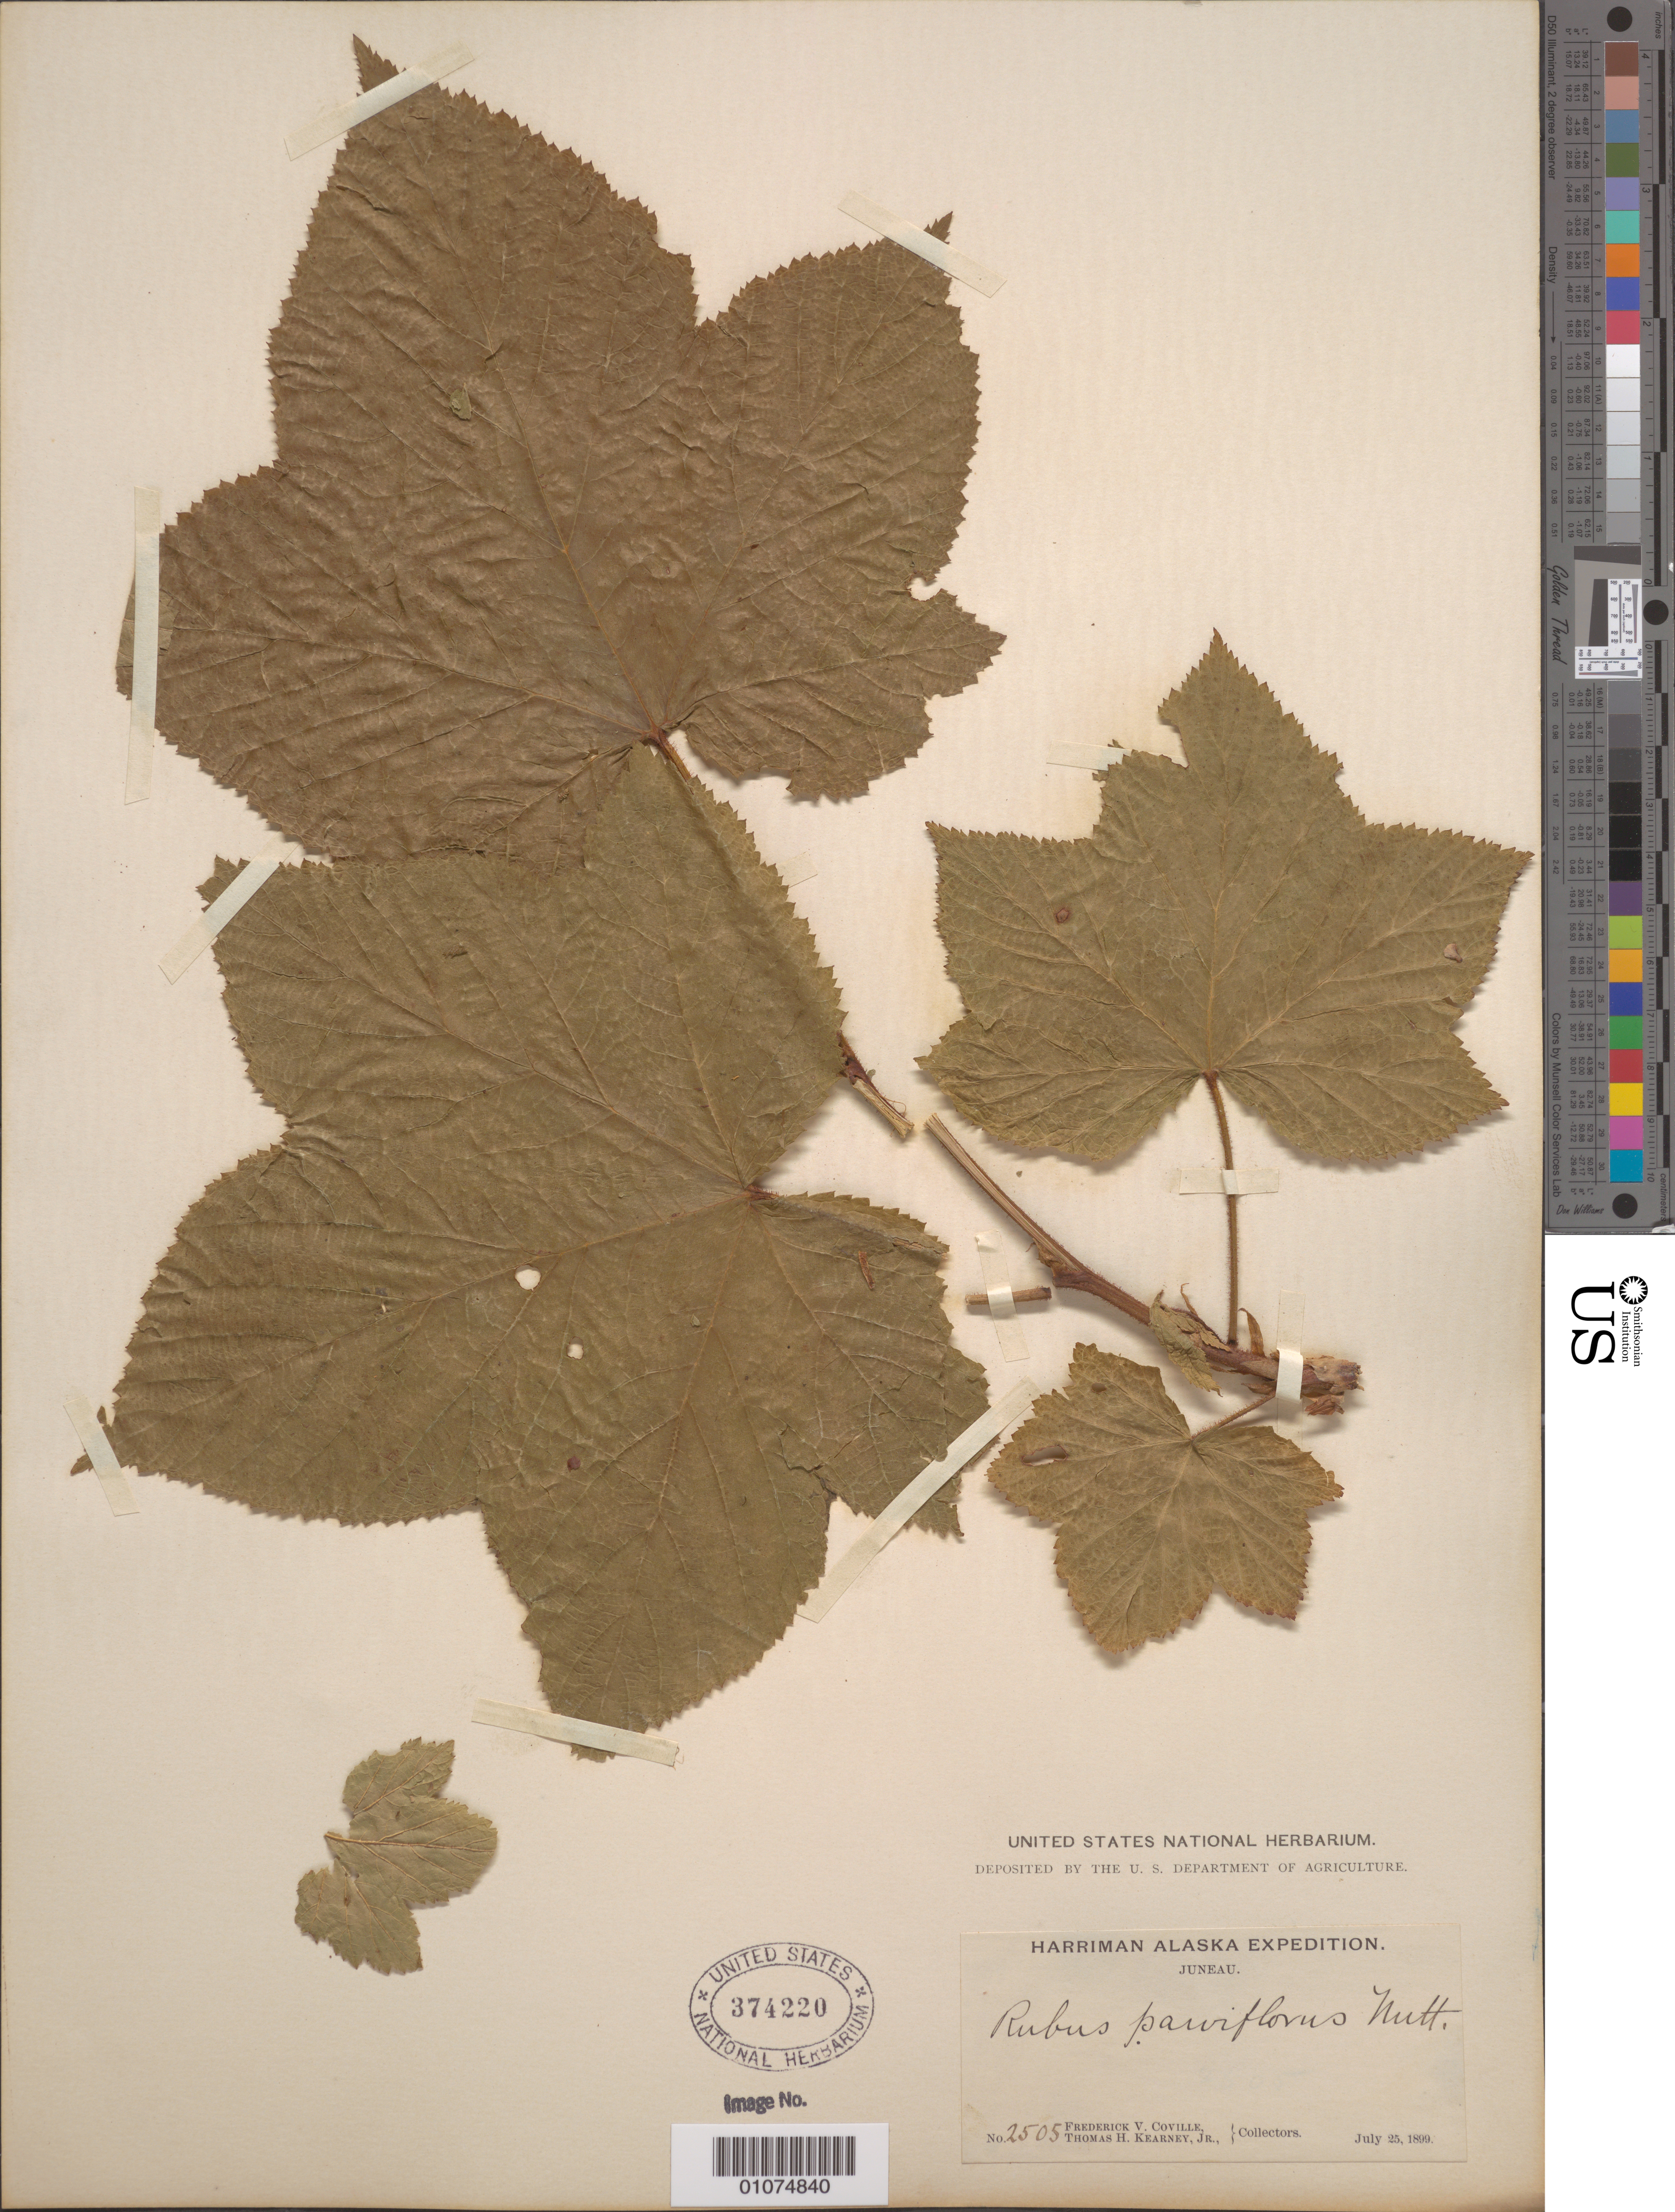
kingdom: Plantae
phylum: Tracheophyta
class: Magnoliopsida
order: Rosales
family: Rosaceae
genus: Rubus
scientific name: Rubus parviflorus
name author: Nutt.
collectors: F. V. Coville & T. H. Kearney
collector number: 2505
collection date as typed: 25 Jul 1899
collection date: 1899-07-25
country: United States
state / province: Alaska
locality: Juneau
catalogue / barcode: US 374220